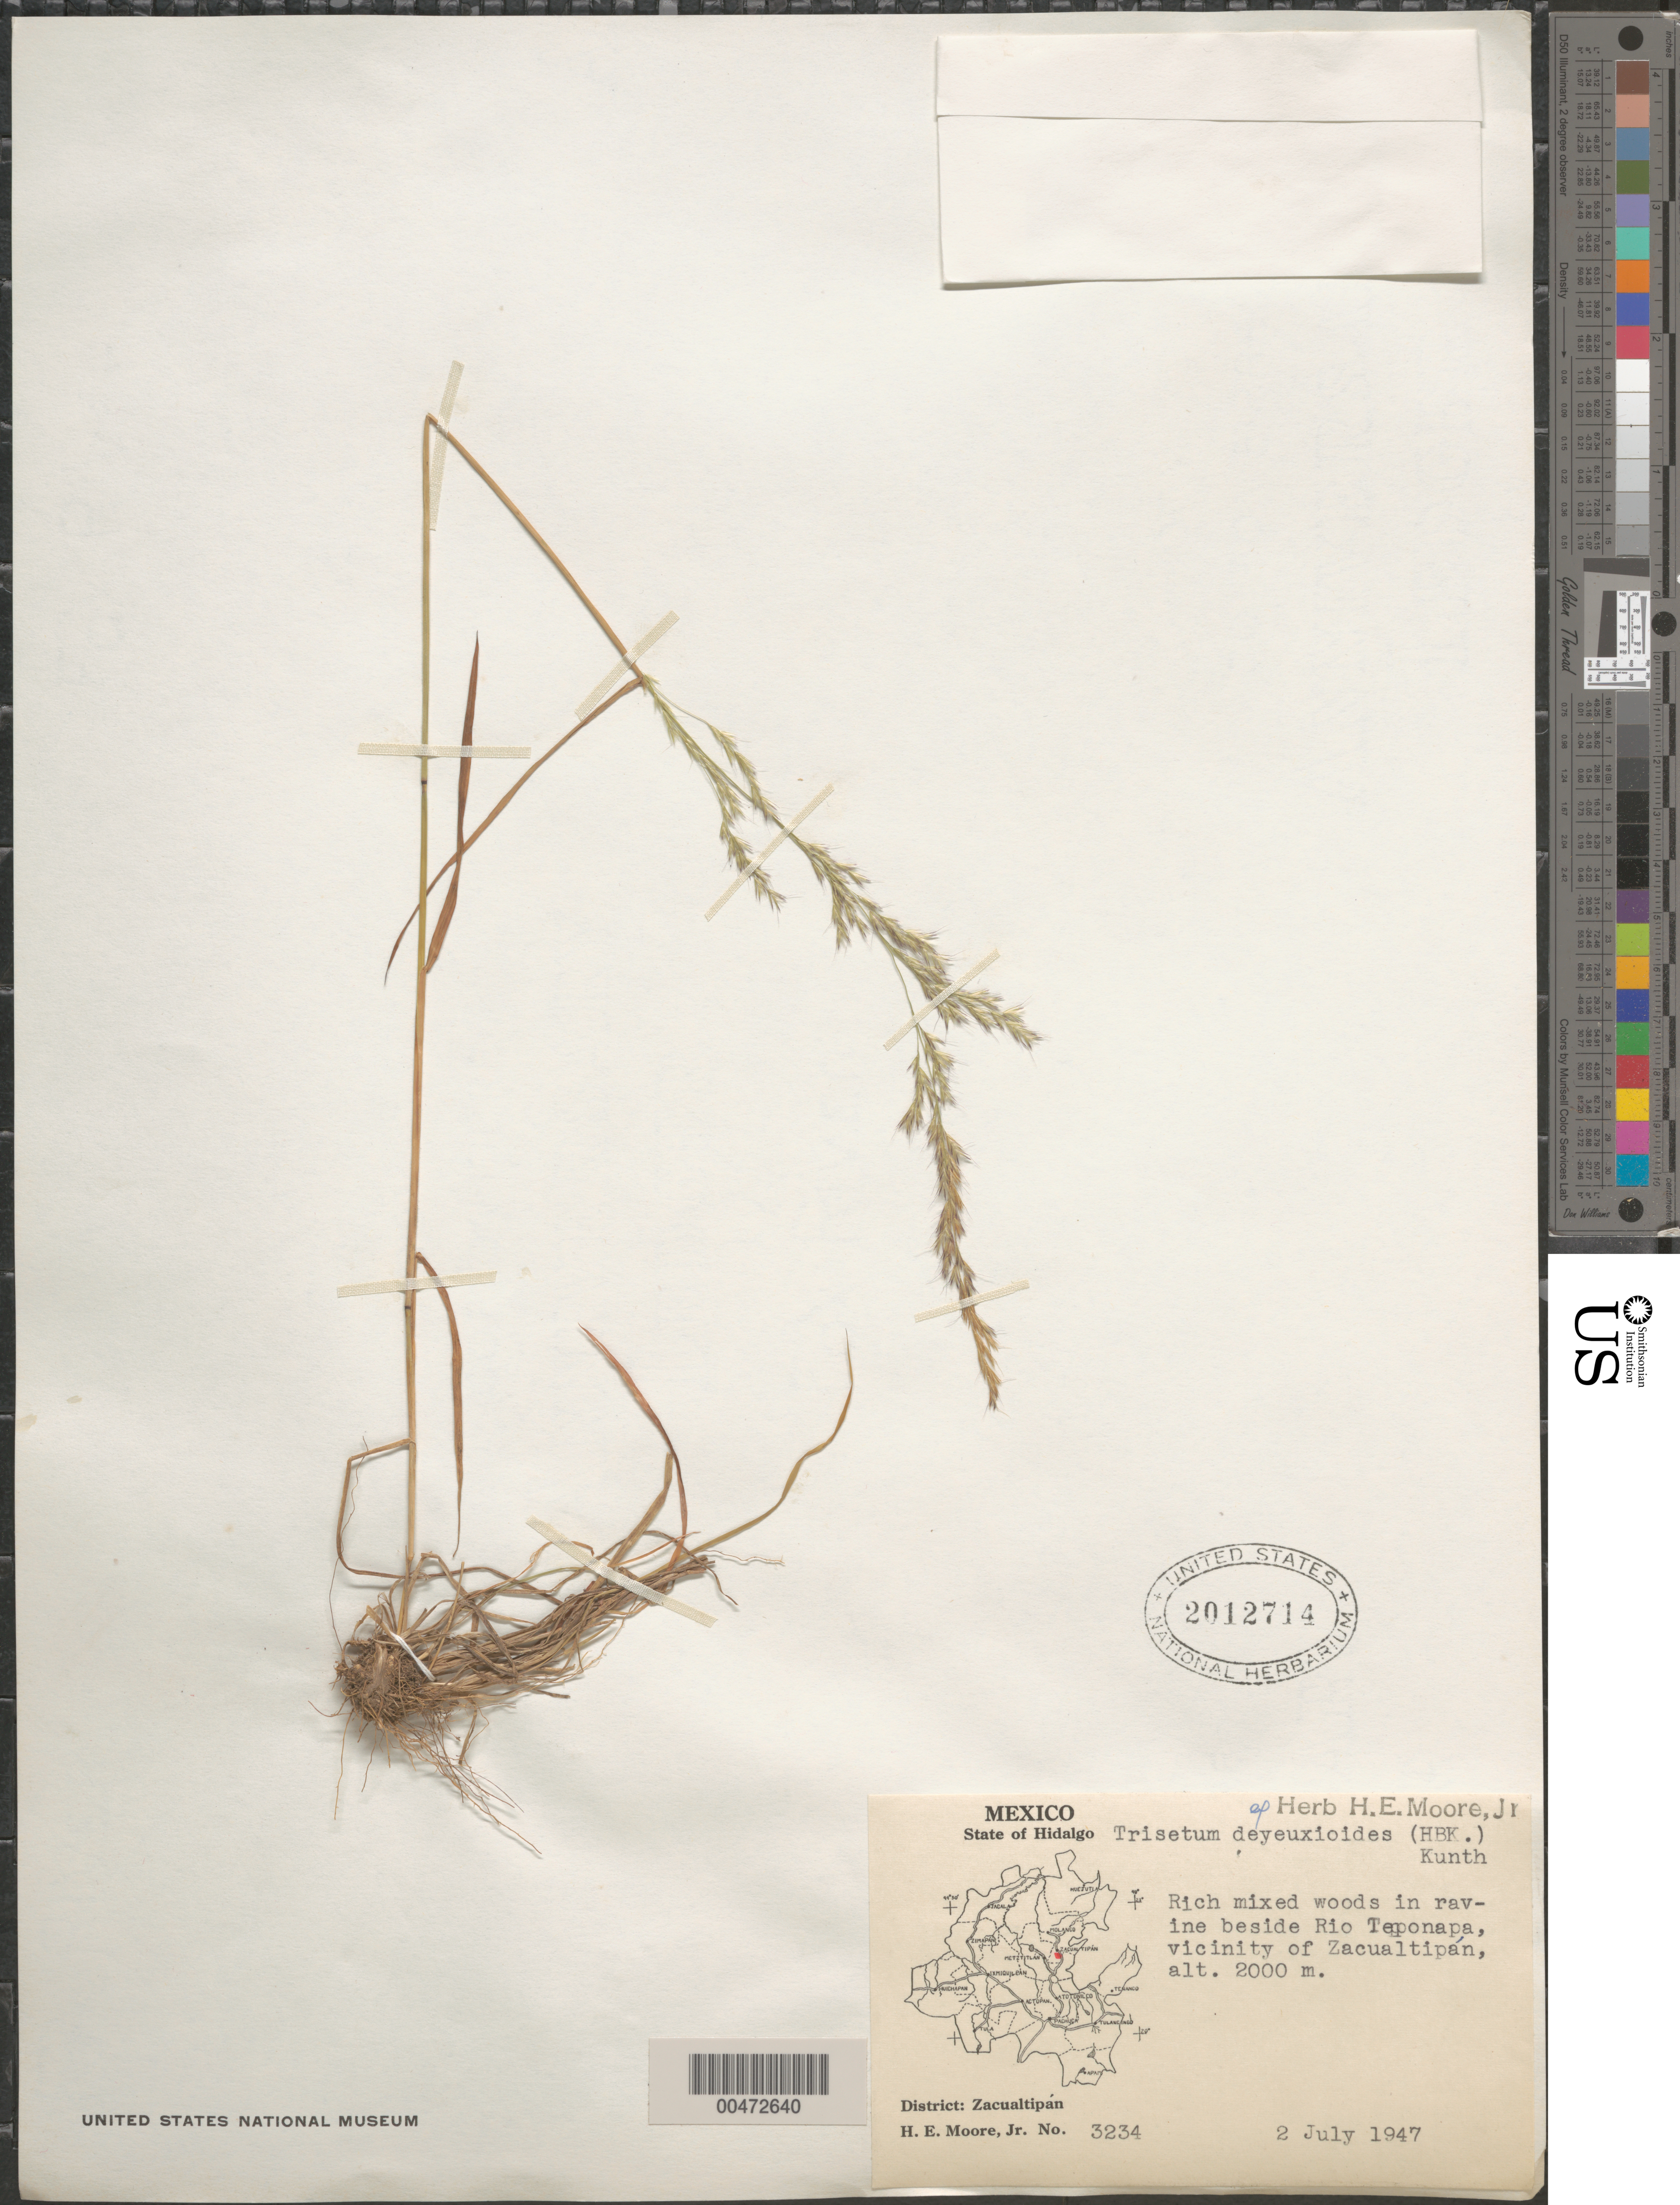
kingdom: Plantae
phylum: Tracheophyta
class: Liliopsida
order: Poales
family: Poaceae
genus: Trisetum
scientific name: Trisetum deyeuxioides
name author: (Kunth) Kunth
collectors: H. E. Moore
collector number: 3234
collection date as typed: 2 Jul 1947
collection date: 1947-07-02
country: Mexico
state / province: Hidalgo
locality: Beside Rio Teponapa, vicinity of Zacualtipán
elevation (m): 2000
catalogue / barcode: US 2012714